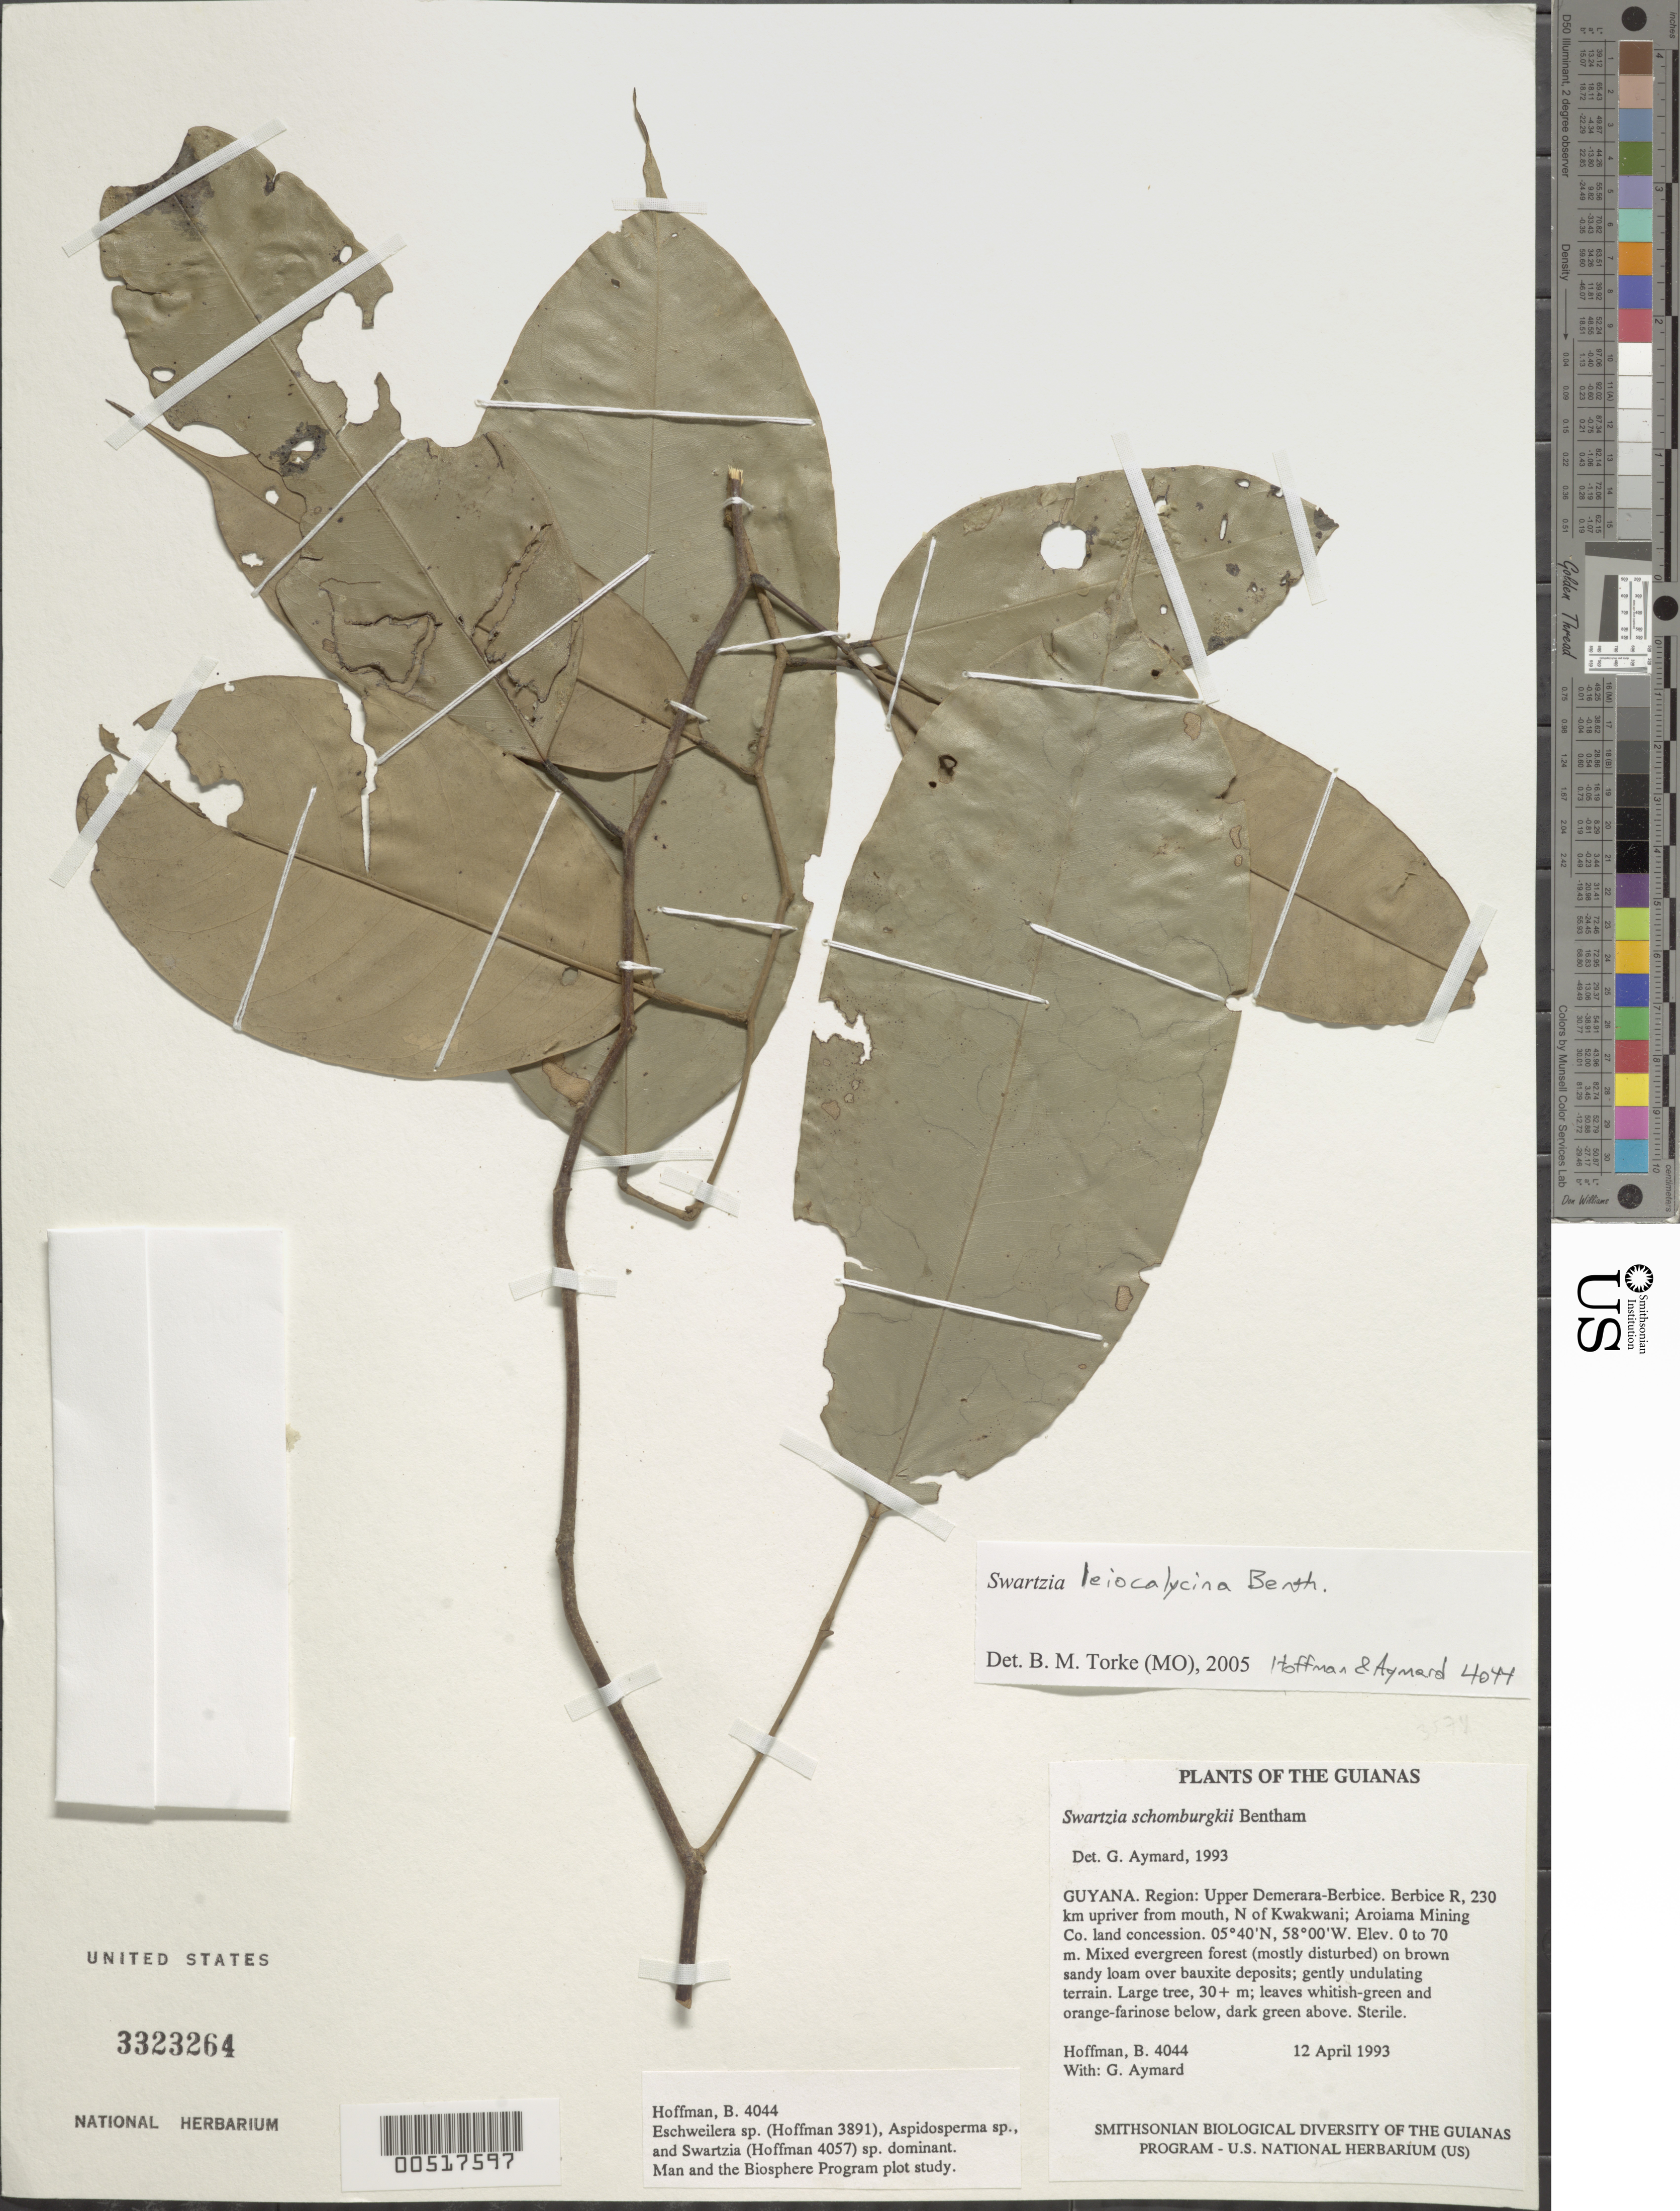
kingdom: Plantae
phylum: Tracheophyta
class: Magnoliopsida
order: Fabales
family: Fabaceae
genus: Swartzia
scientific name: Swartzia leiocalycina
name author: Benth.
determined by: Torke, B. M., (MO)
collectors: B. Hoffman & G. A. Aymard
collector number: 4044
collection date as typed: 12 April 1993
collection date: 1993-04-12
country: Guyana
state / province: U. Demerara-Berbice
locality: Berbice River, 230 km upriver from mouth, N of Kwakwani; Aroiama Mining Co. land concession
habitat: Mixed evergreen forest (mostly disturbed) on brown sandy loam over bauxite deposits; gently undulating terrain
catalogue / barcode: US 3323264